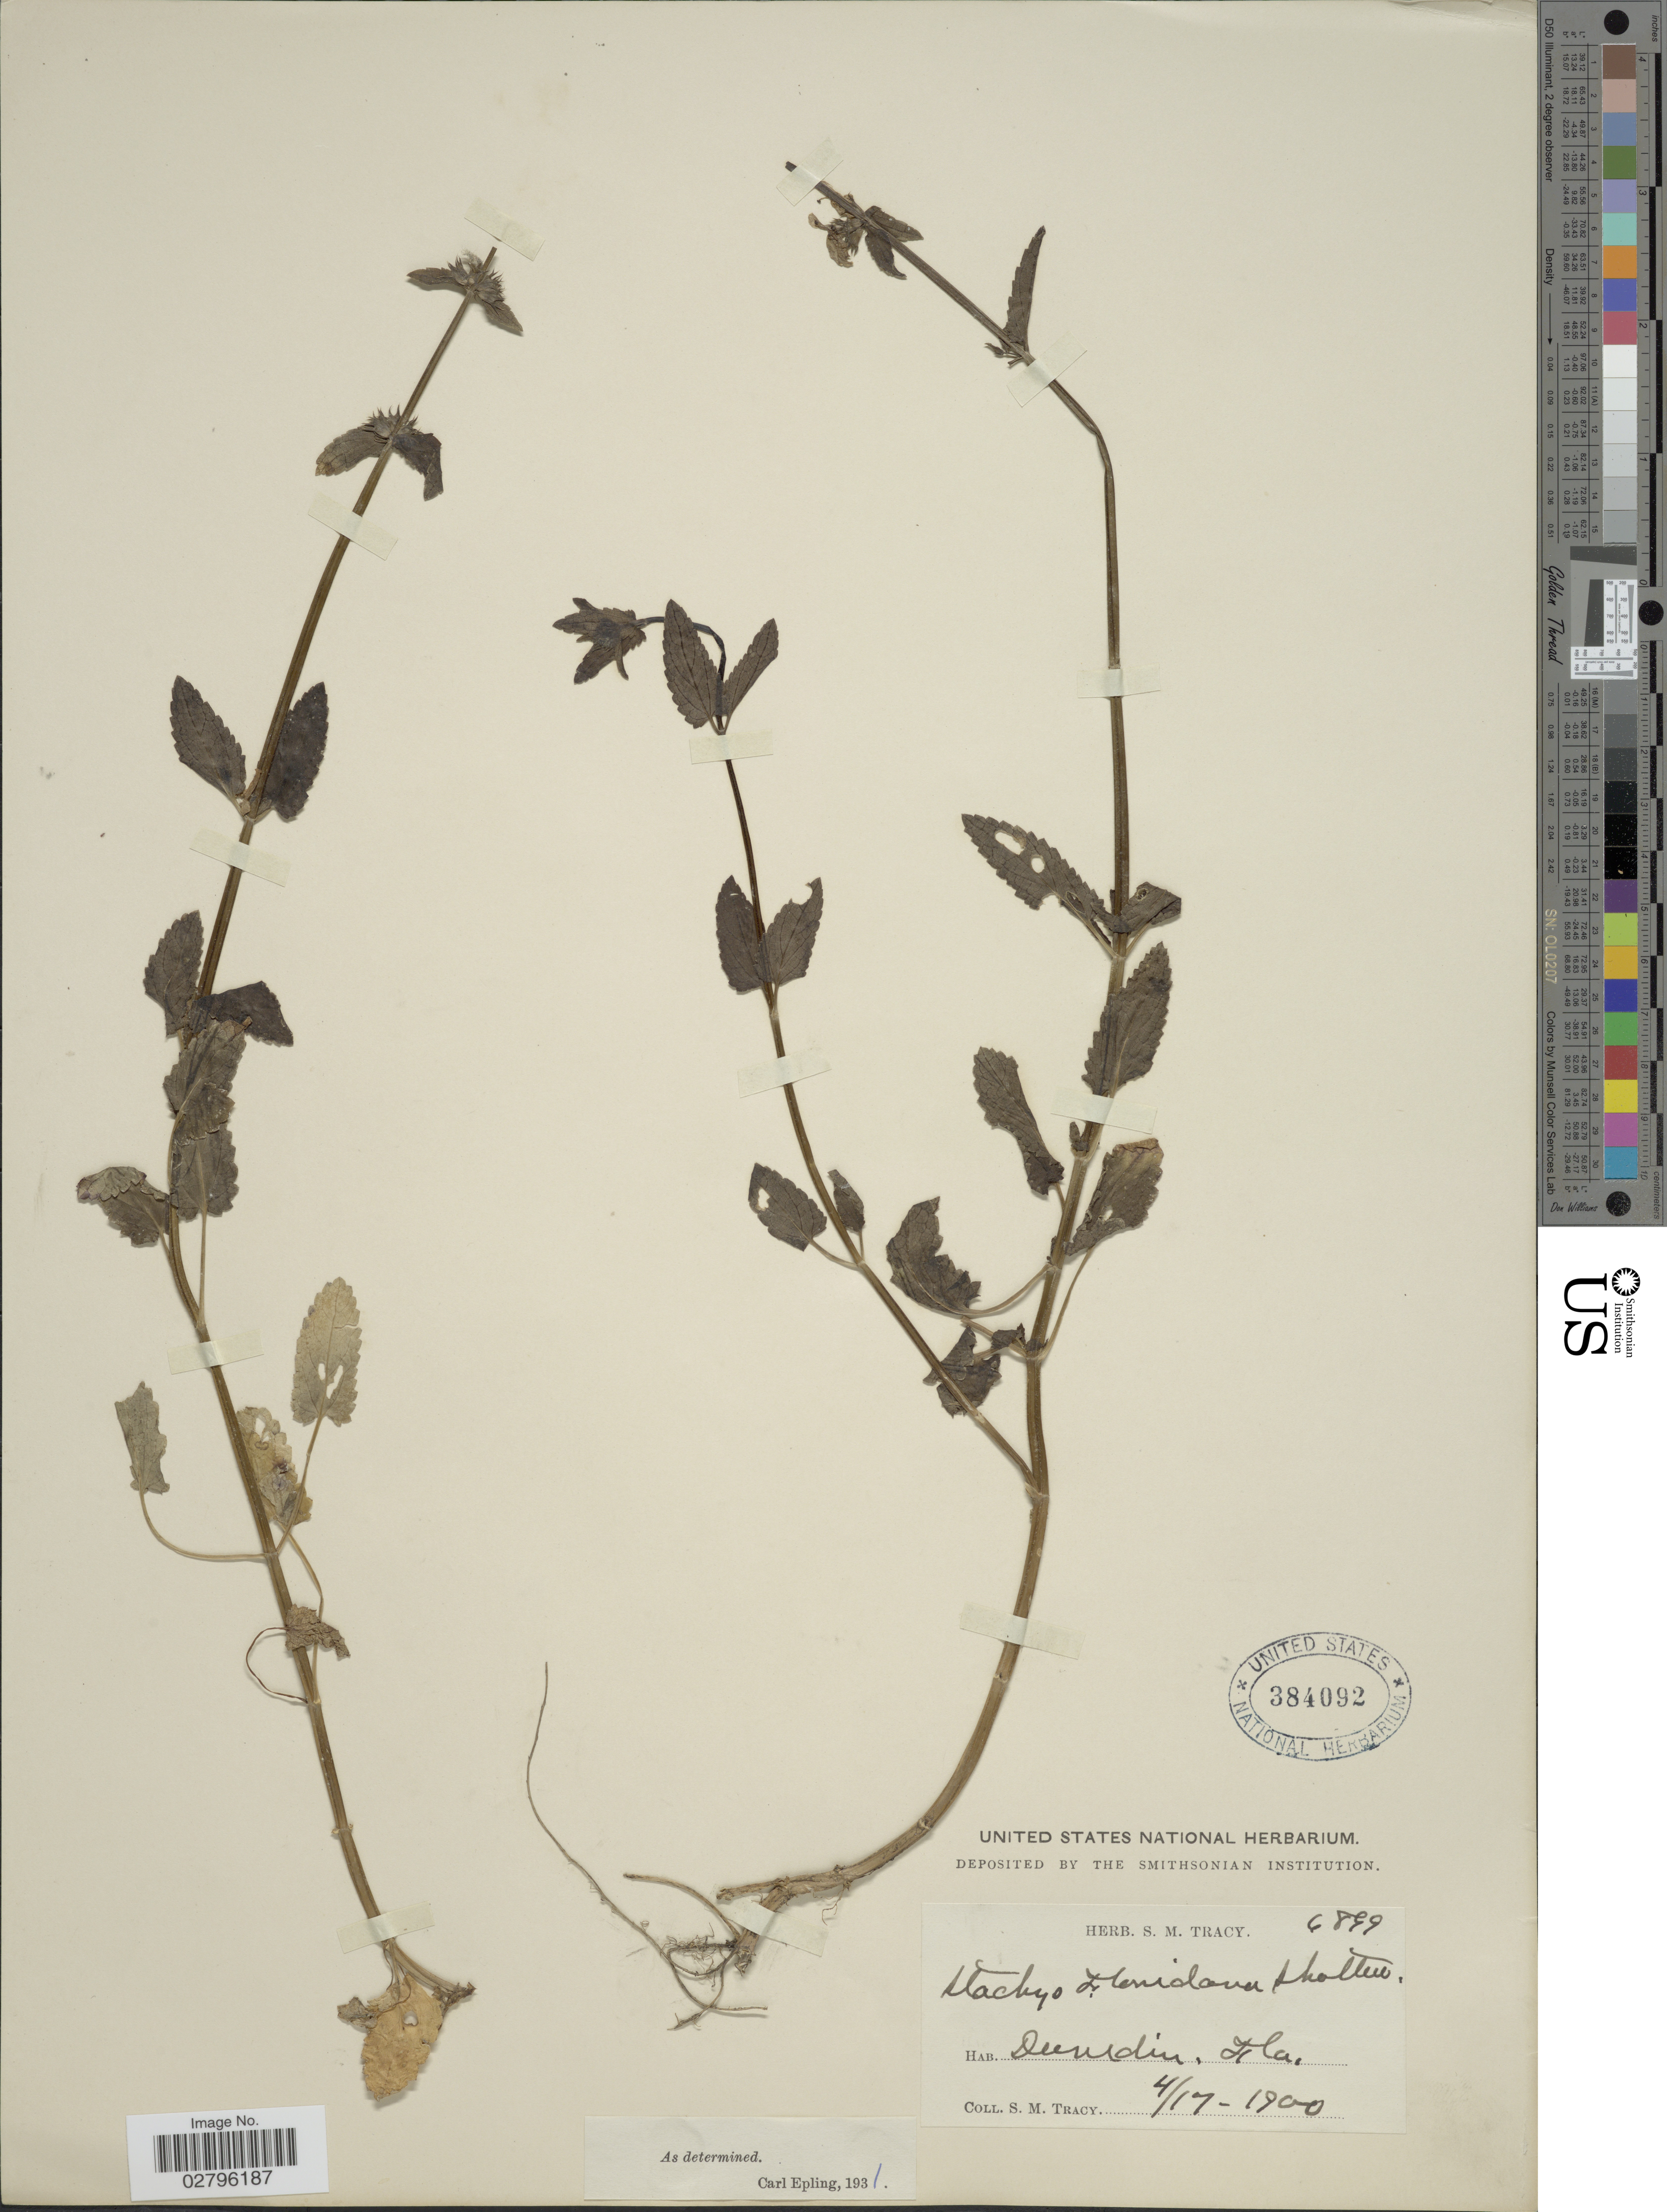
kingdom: Plantae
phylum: Tracheophyta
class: Magnoliopsida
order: Lamiales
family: Lamiaceae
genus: Stachys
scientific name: Stachys floridana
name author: Shuttlew. ex Benth.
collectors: S. M. Tracy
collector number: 6899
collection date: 1900-04-17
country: United States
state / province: Florida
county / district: Pinellas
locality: Dunedin, Fla.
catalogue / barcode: US 384092